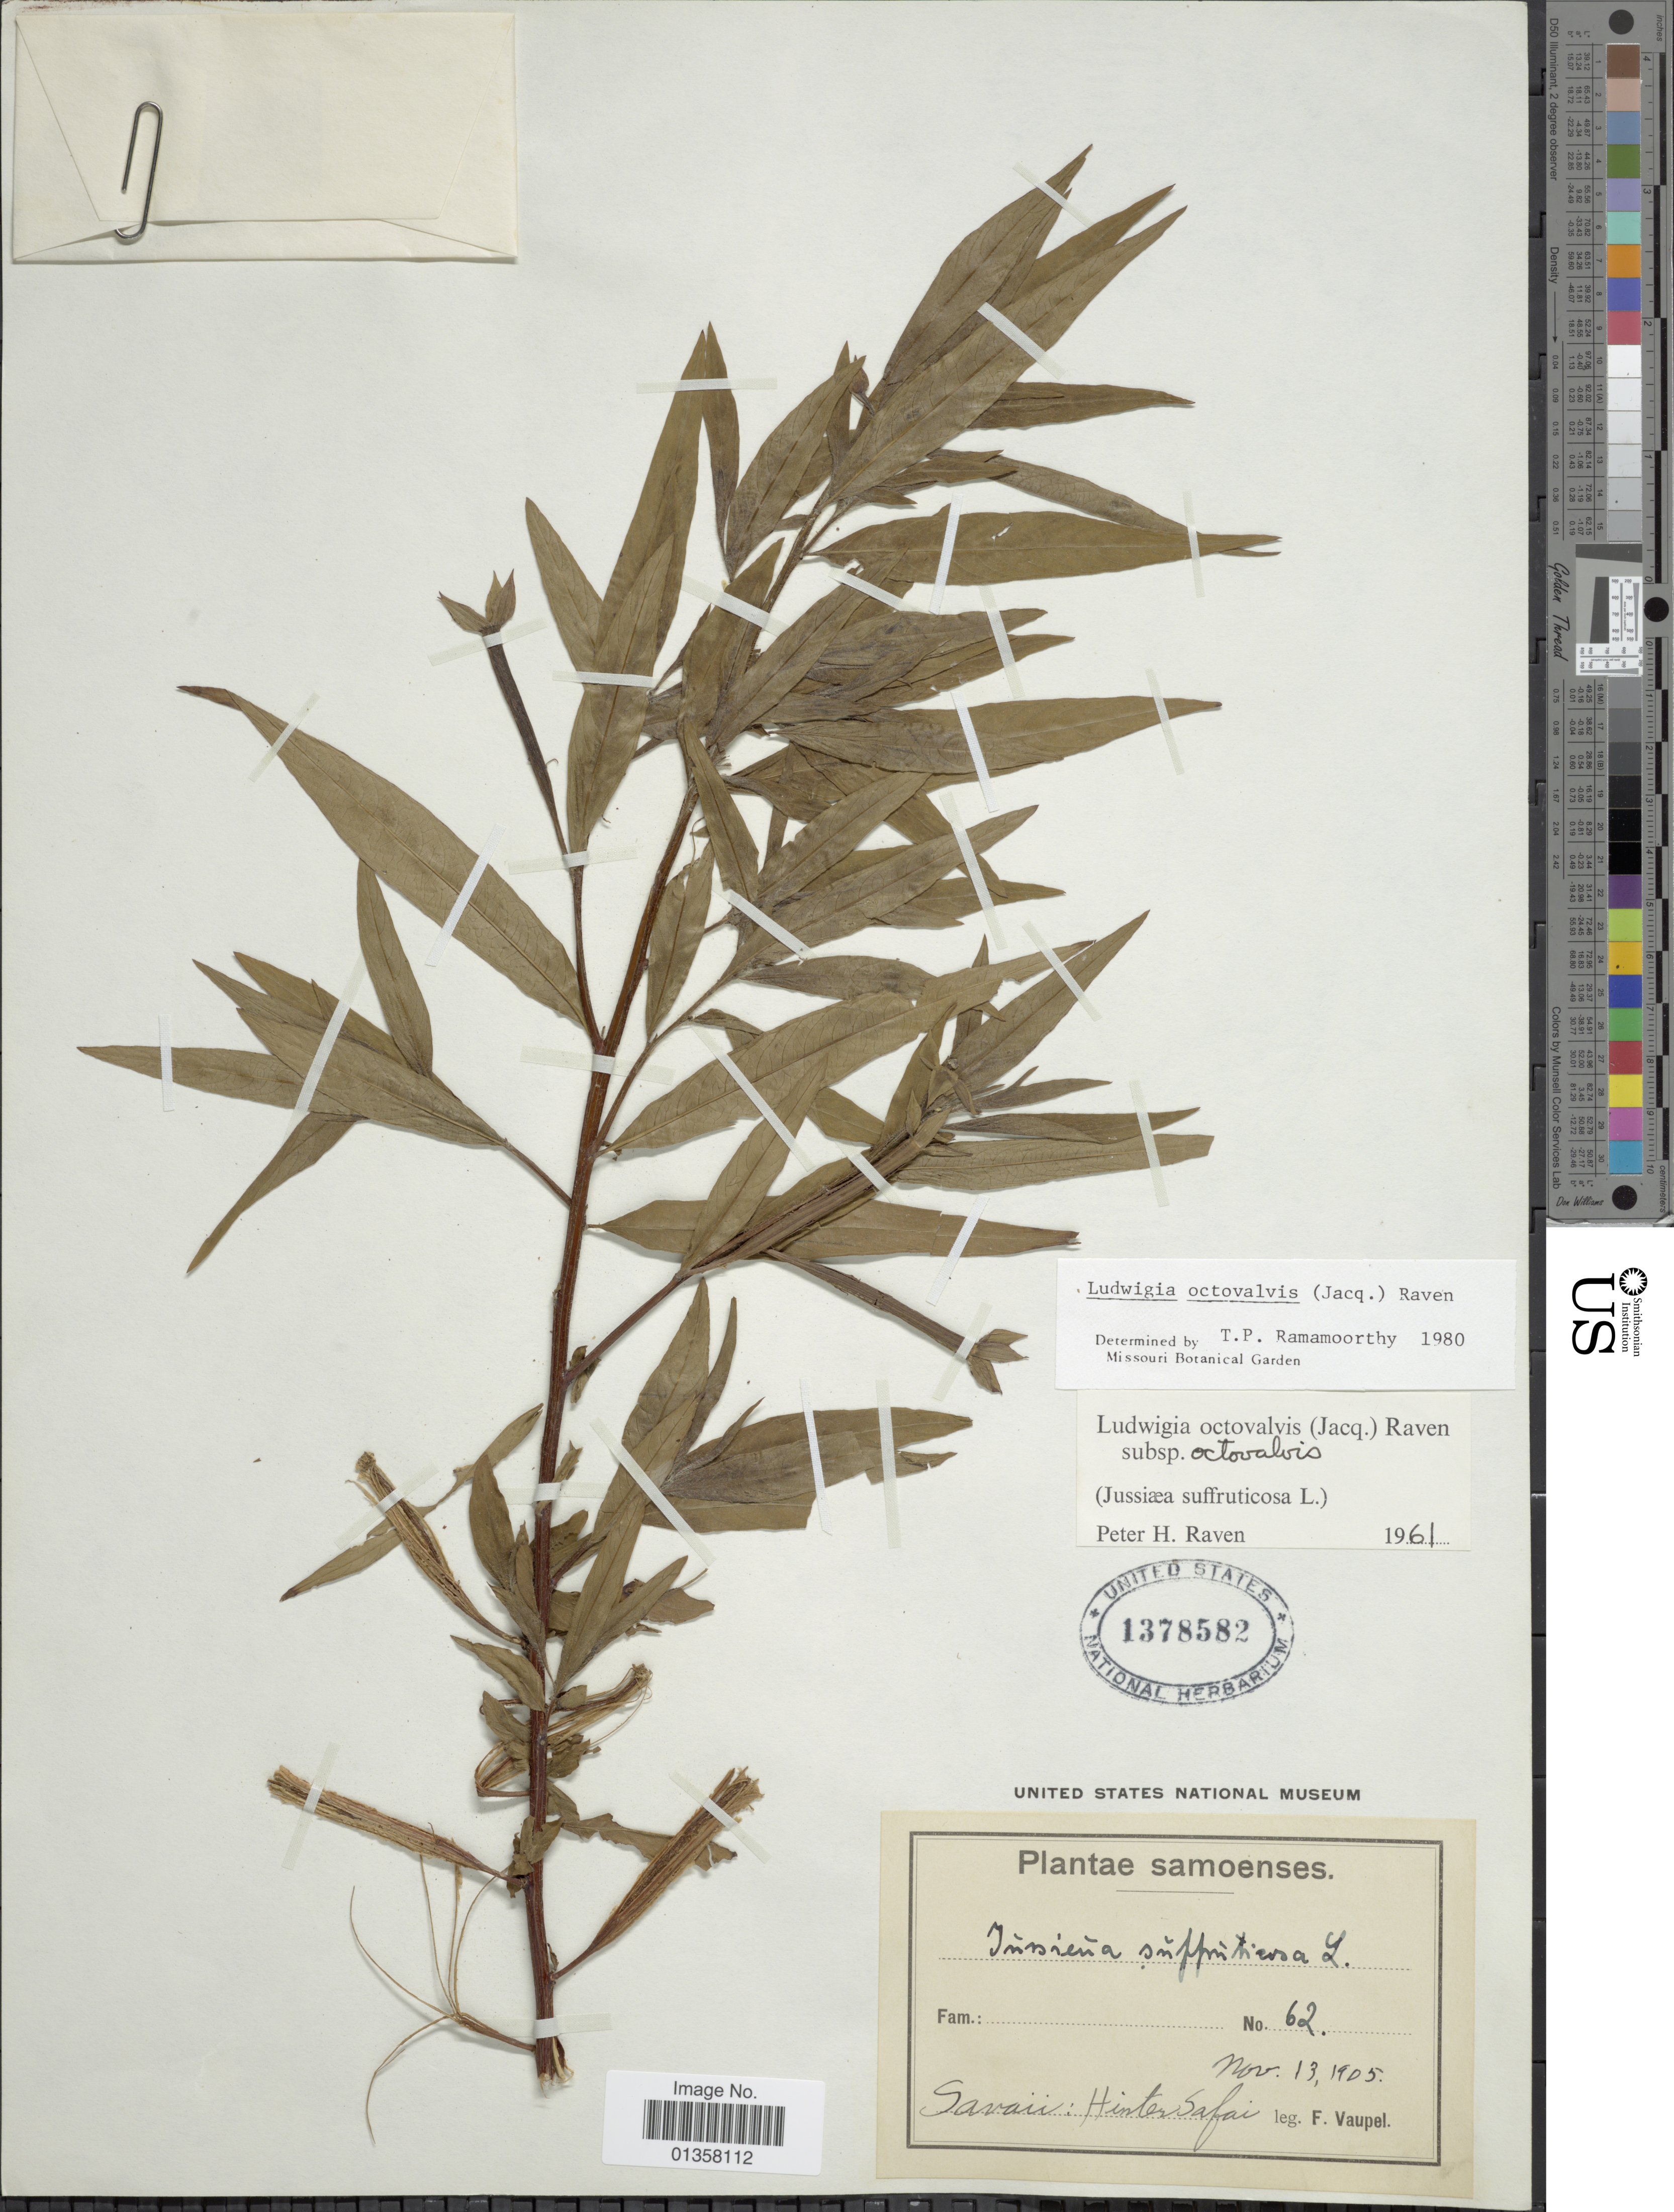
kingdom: Plantae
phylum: Tracheophyta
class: Magnoliopsida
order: Myrtales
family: Onagraceae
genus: Ludwigia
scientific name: Ludwigia octovalvis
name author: (Jacq.) P.H. Raven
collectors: F. Vaupel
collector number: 62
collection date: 1905-11-13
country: Samoa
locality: Savaü: Hinter Safai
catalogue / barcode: US 1378582